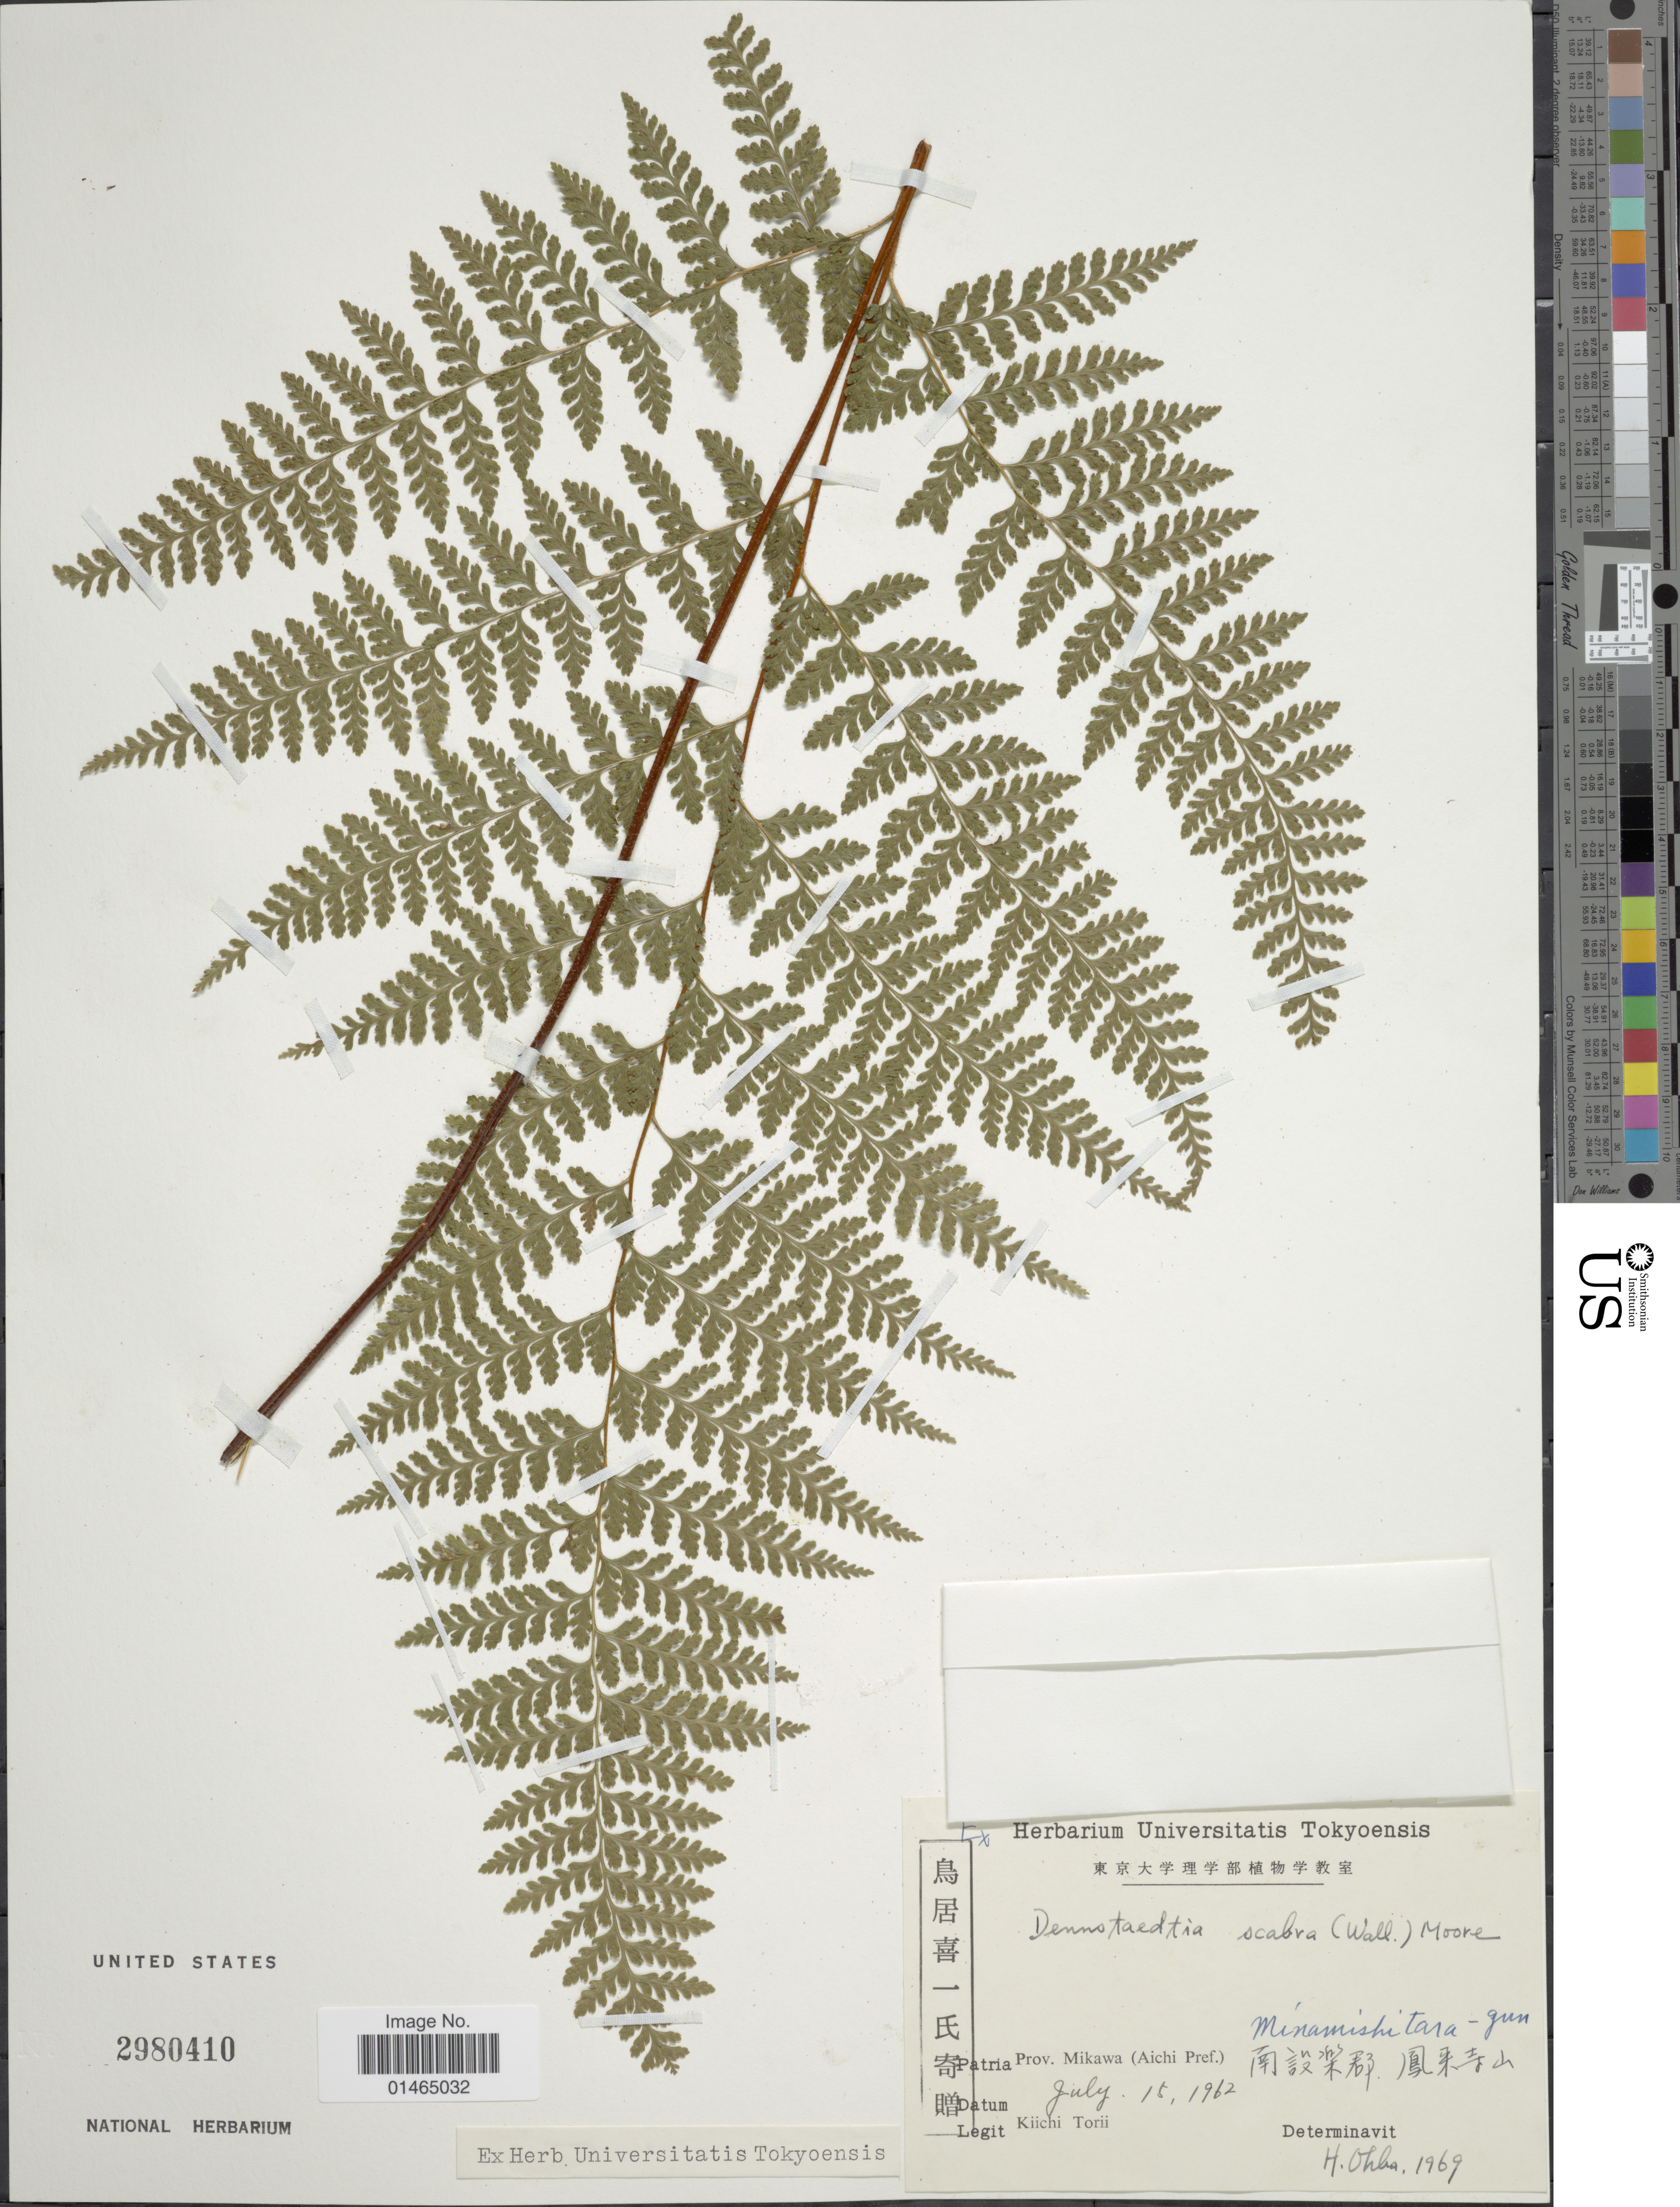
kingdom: Plantae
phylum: Tracheophyta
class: Polypodiopsida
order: Polypodiales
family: Dennstaedtiaceae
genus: Dennstaedtia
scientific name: Dennstaedtia scabra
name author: (Wall. ex Hook.) T. Moore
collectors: K. Torii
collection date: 1962-07-15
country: Japan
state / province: Aiti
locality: Minamishitara-gun. Prov. Mikawa (Aichi Pref.) [Foreign script]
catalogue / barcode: US 2980410